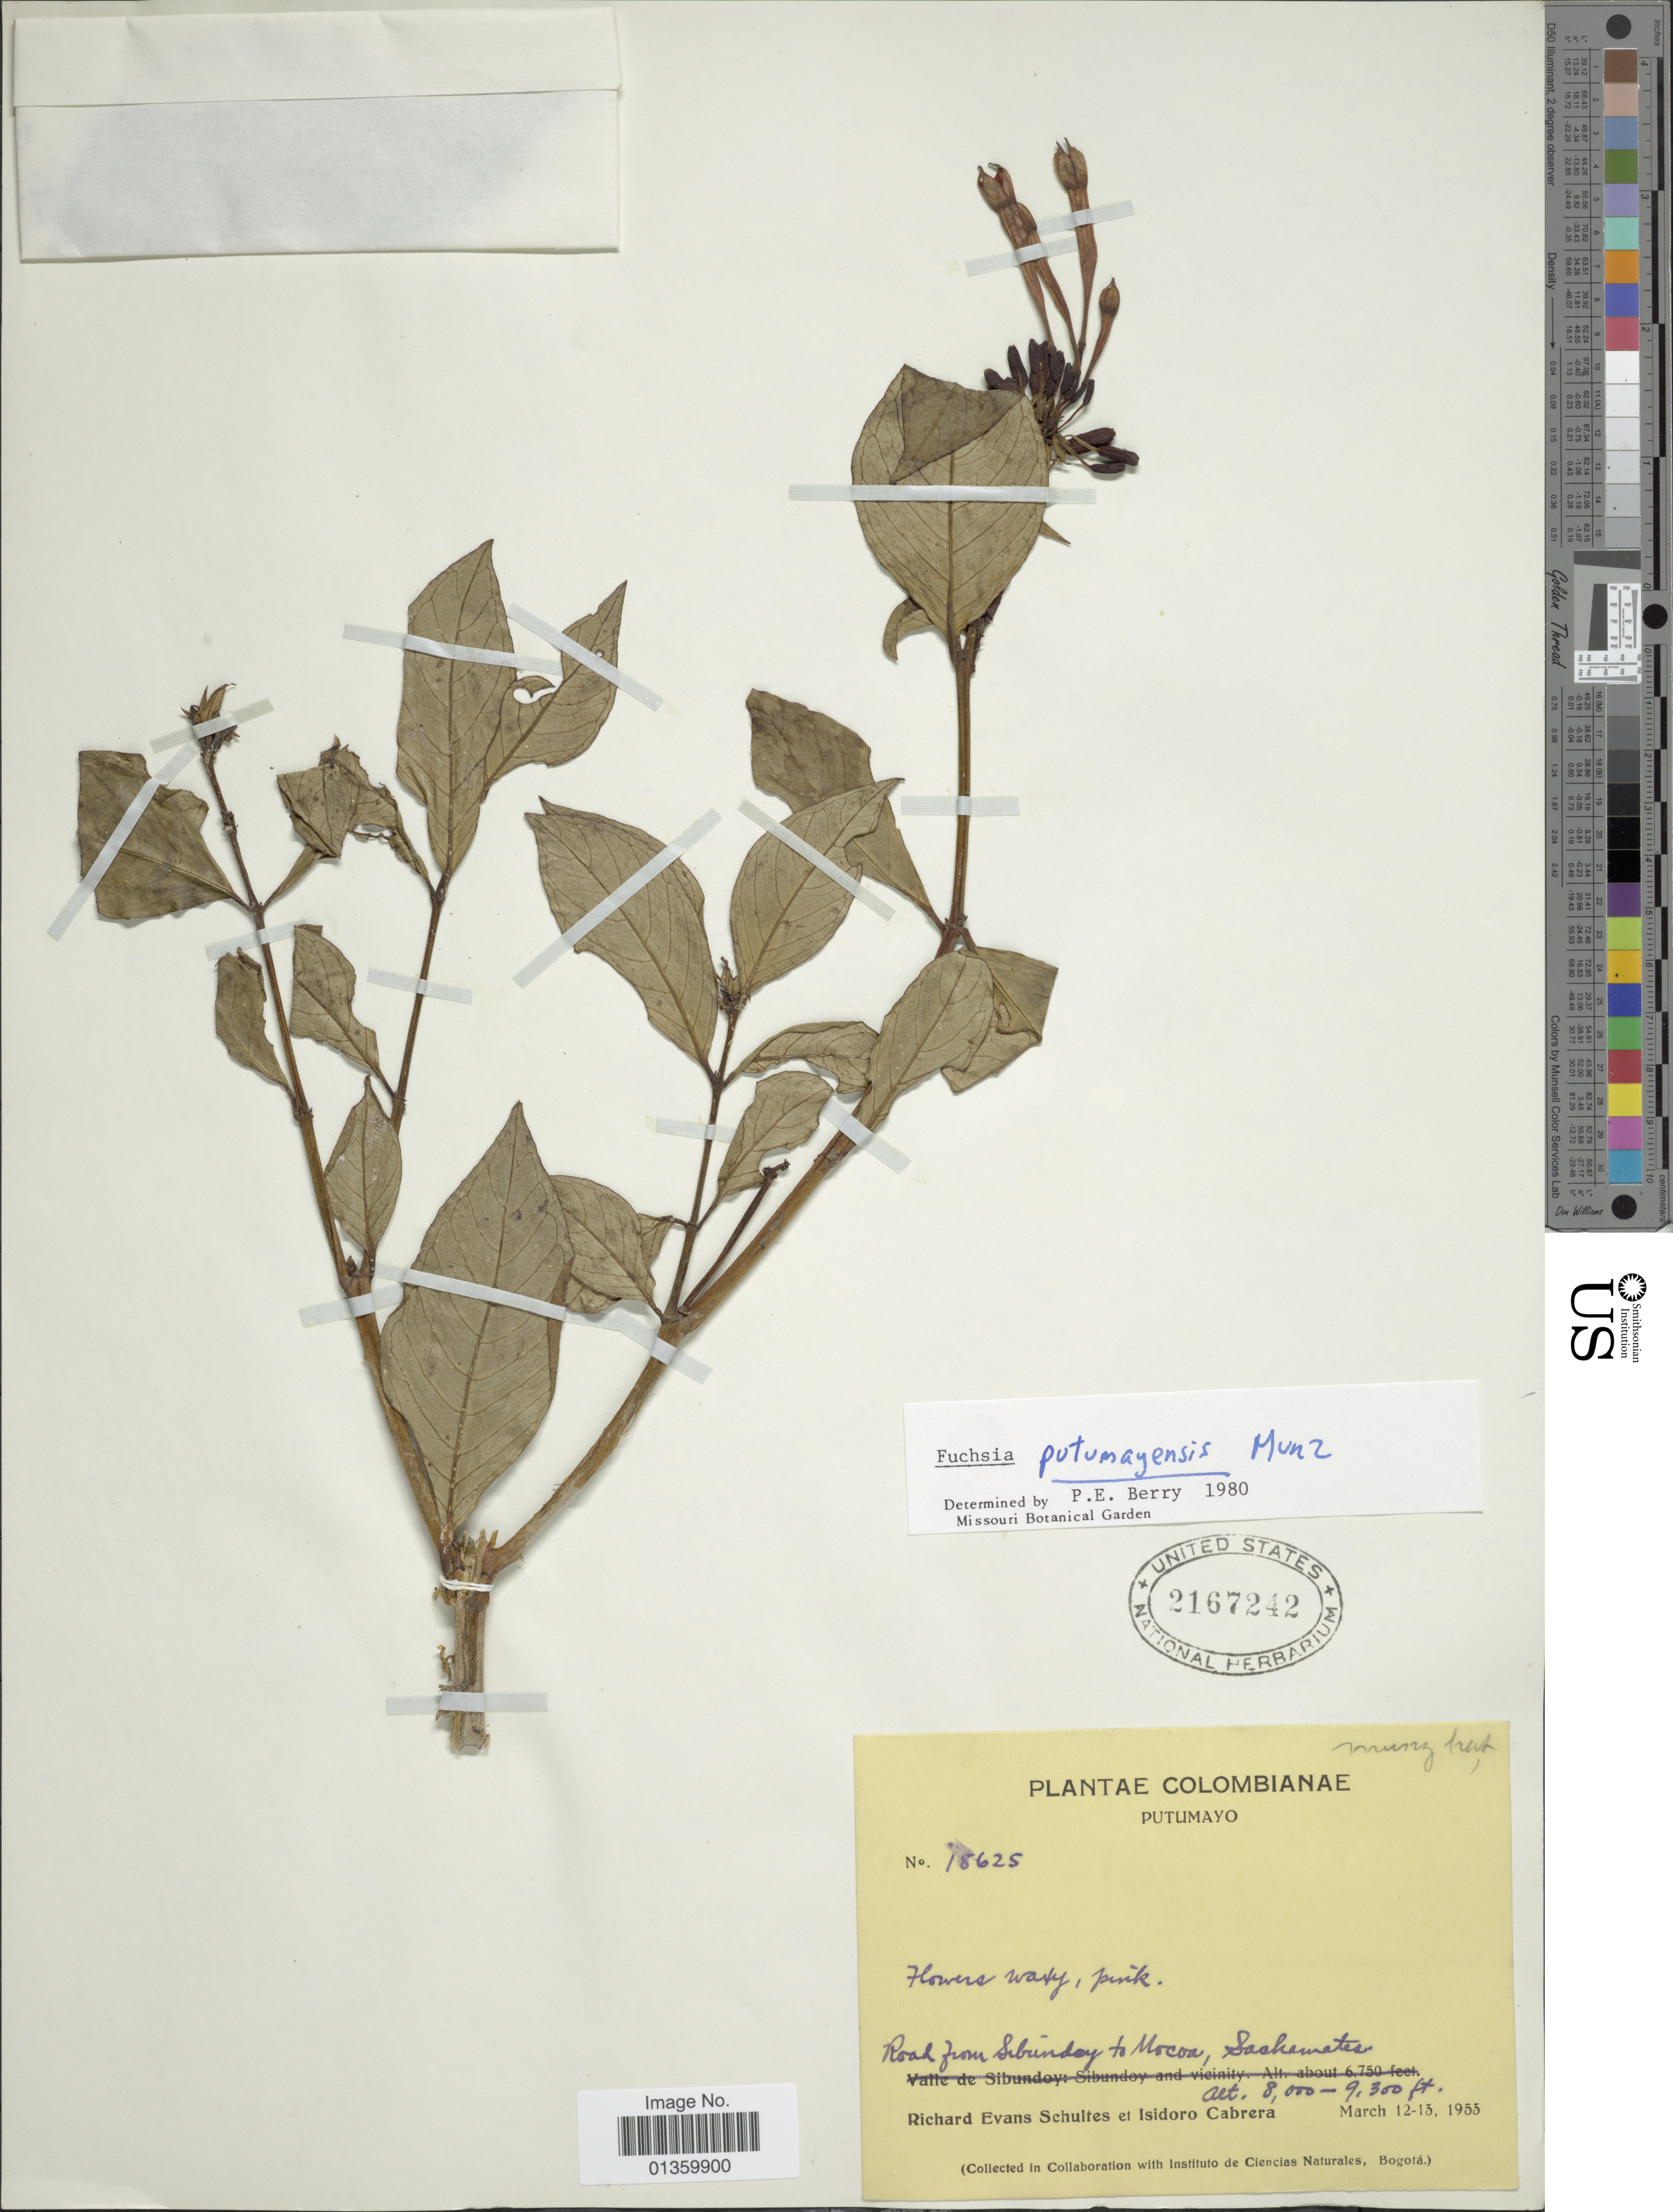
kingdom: Plantae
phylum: Tracheophyta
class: Magnoliopsida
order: Myrtales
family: Onagraceae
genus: Fuchsia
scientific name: Fuchsia putumayensis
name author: Munz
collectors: R. E. Schultes & I. Cabrera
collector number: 18625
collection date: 1953-03-12/1953-03-13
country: Colombia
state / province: Putumayo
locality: Road from Sibundoy to Mocoa, Saskawater [interpreted]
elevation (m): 2438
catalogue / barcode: US 2167242